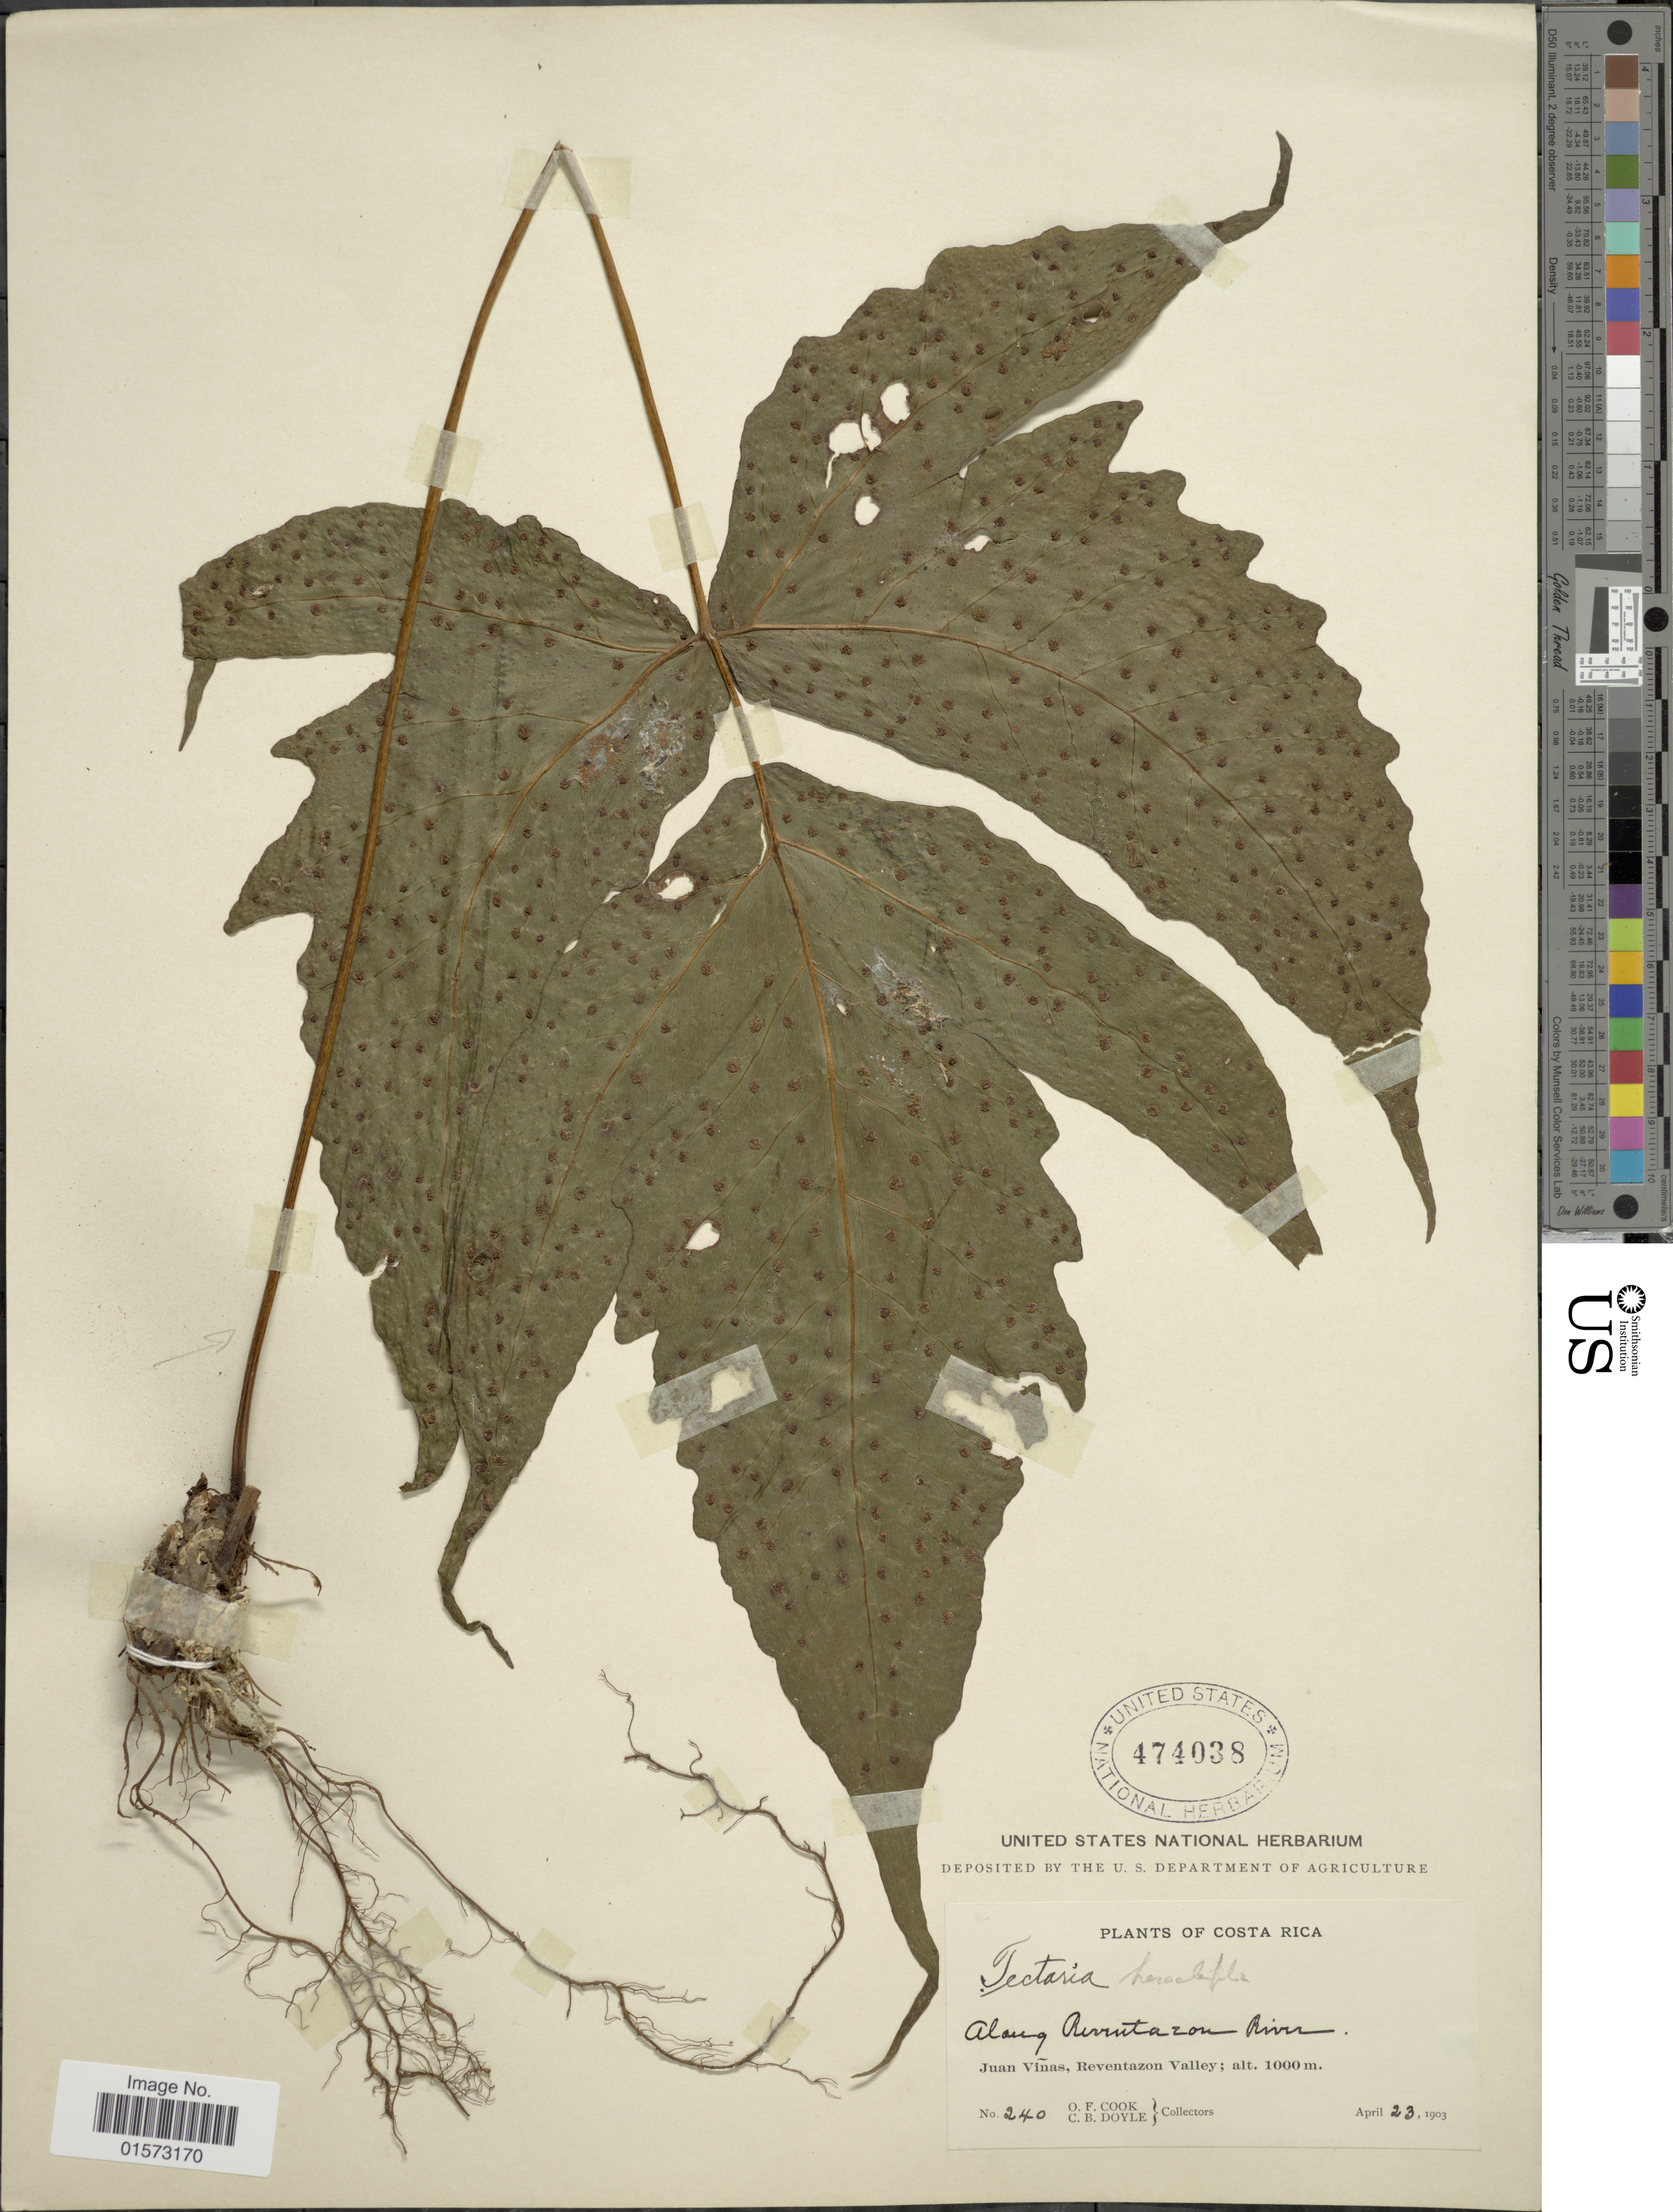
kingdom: Plantae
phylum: Tracheophyta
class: Polypodiopsida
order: Polypodiales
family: Tectariaceae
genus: Tectaria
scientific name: Tectaria heracleifolia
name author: (Willd.) Underw.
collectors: O. F. Cook & C. Doyle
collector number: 240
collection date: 1903-04-23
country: Costa Rica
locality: JUan Vinas, Reventazon Valley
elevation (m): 1000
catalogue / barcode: US 474038